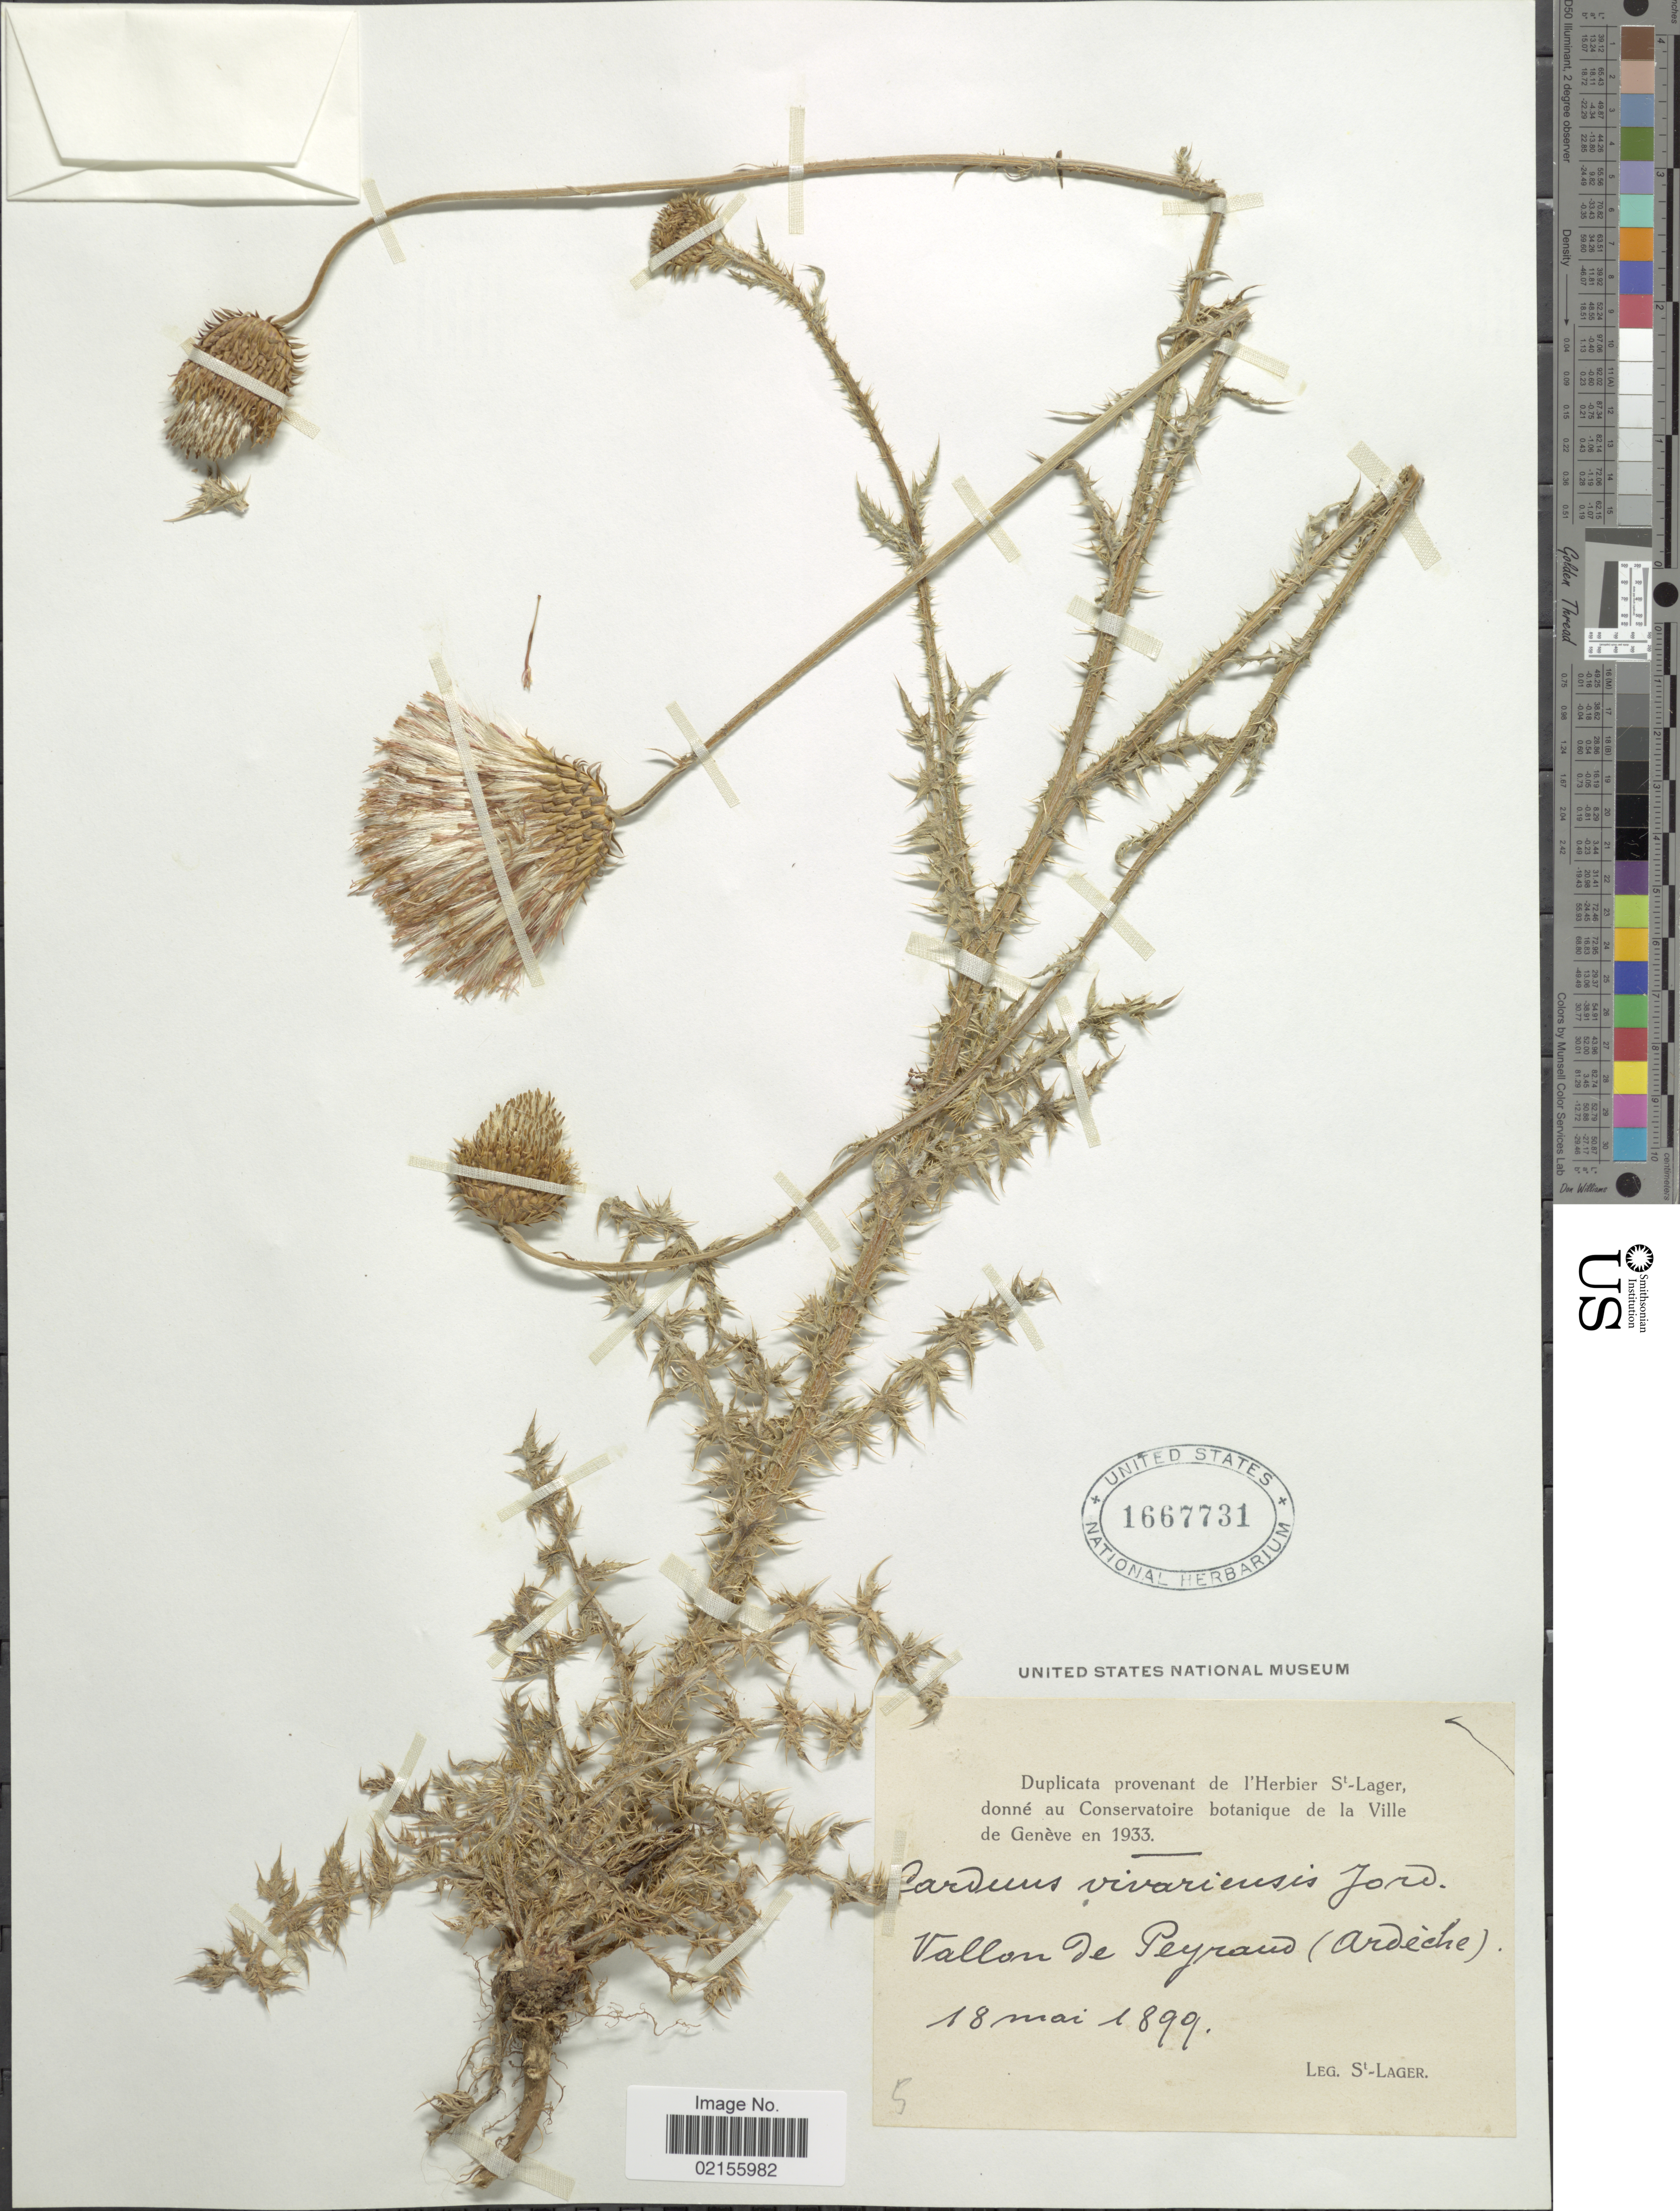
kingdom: Plantae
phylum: Tracheophyta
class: Magnoliopsida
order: Asterales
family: Asteraceae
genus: Carduus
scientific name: Carduus nigrescens subsp. vivariensis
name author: (Jord.) Bonnier & Layens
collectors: -. St. Lager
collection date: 1899-05-18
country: France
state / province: Auvergne-Rhône-Alpes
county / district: Ardèche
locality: Vallon de Peyraud (Ardèche) [interpreted]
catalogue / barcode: US 1667731